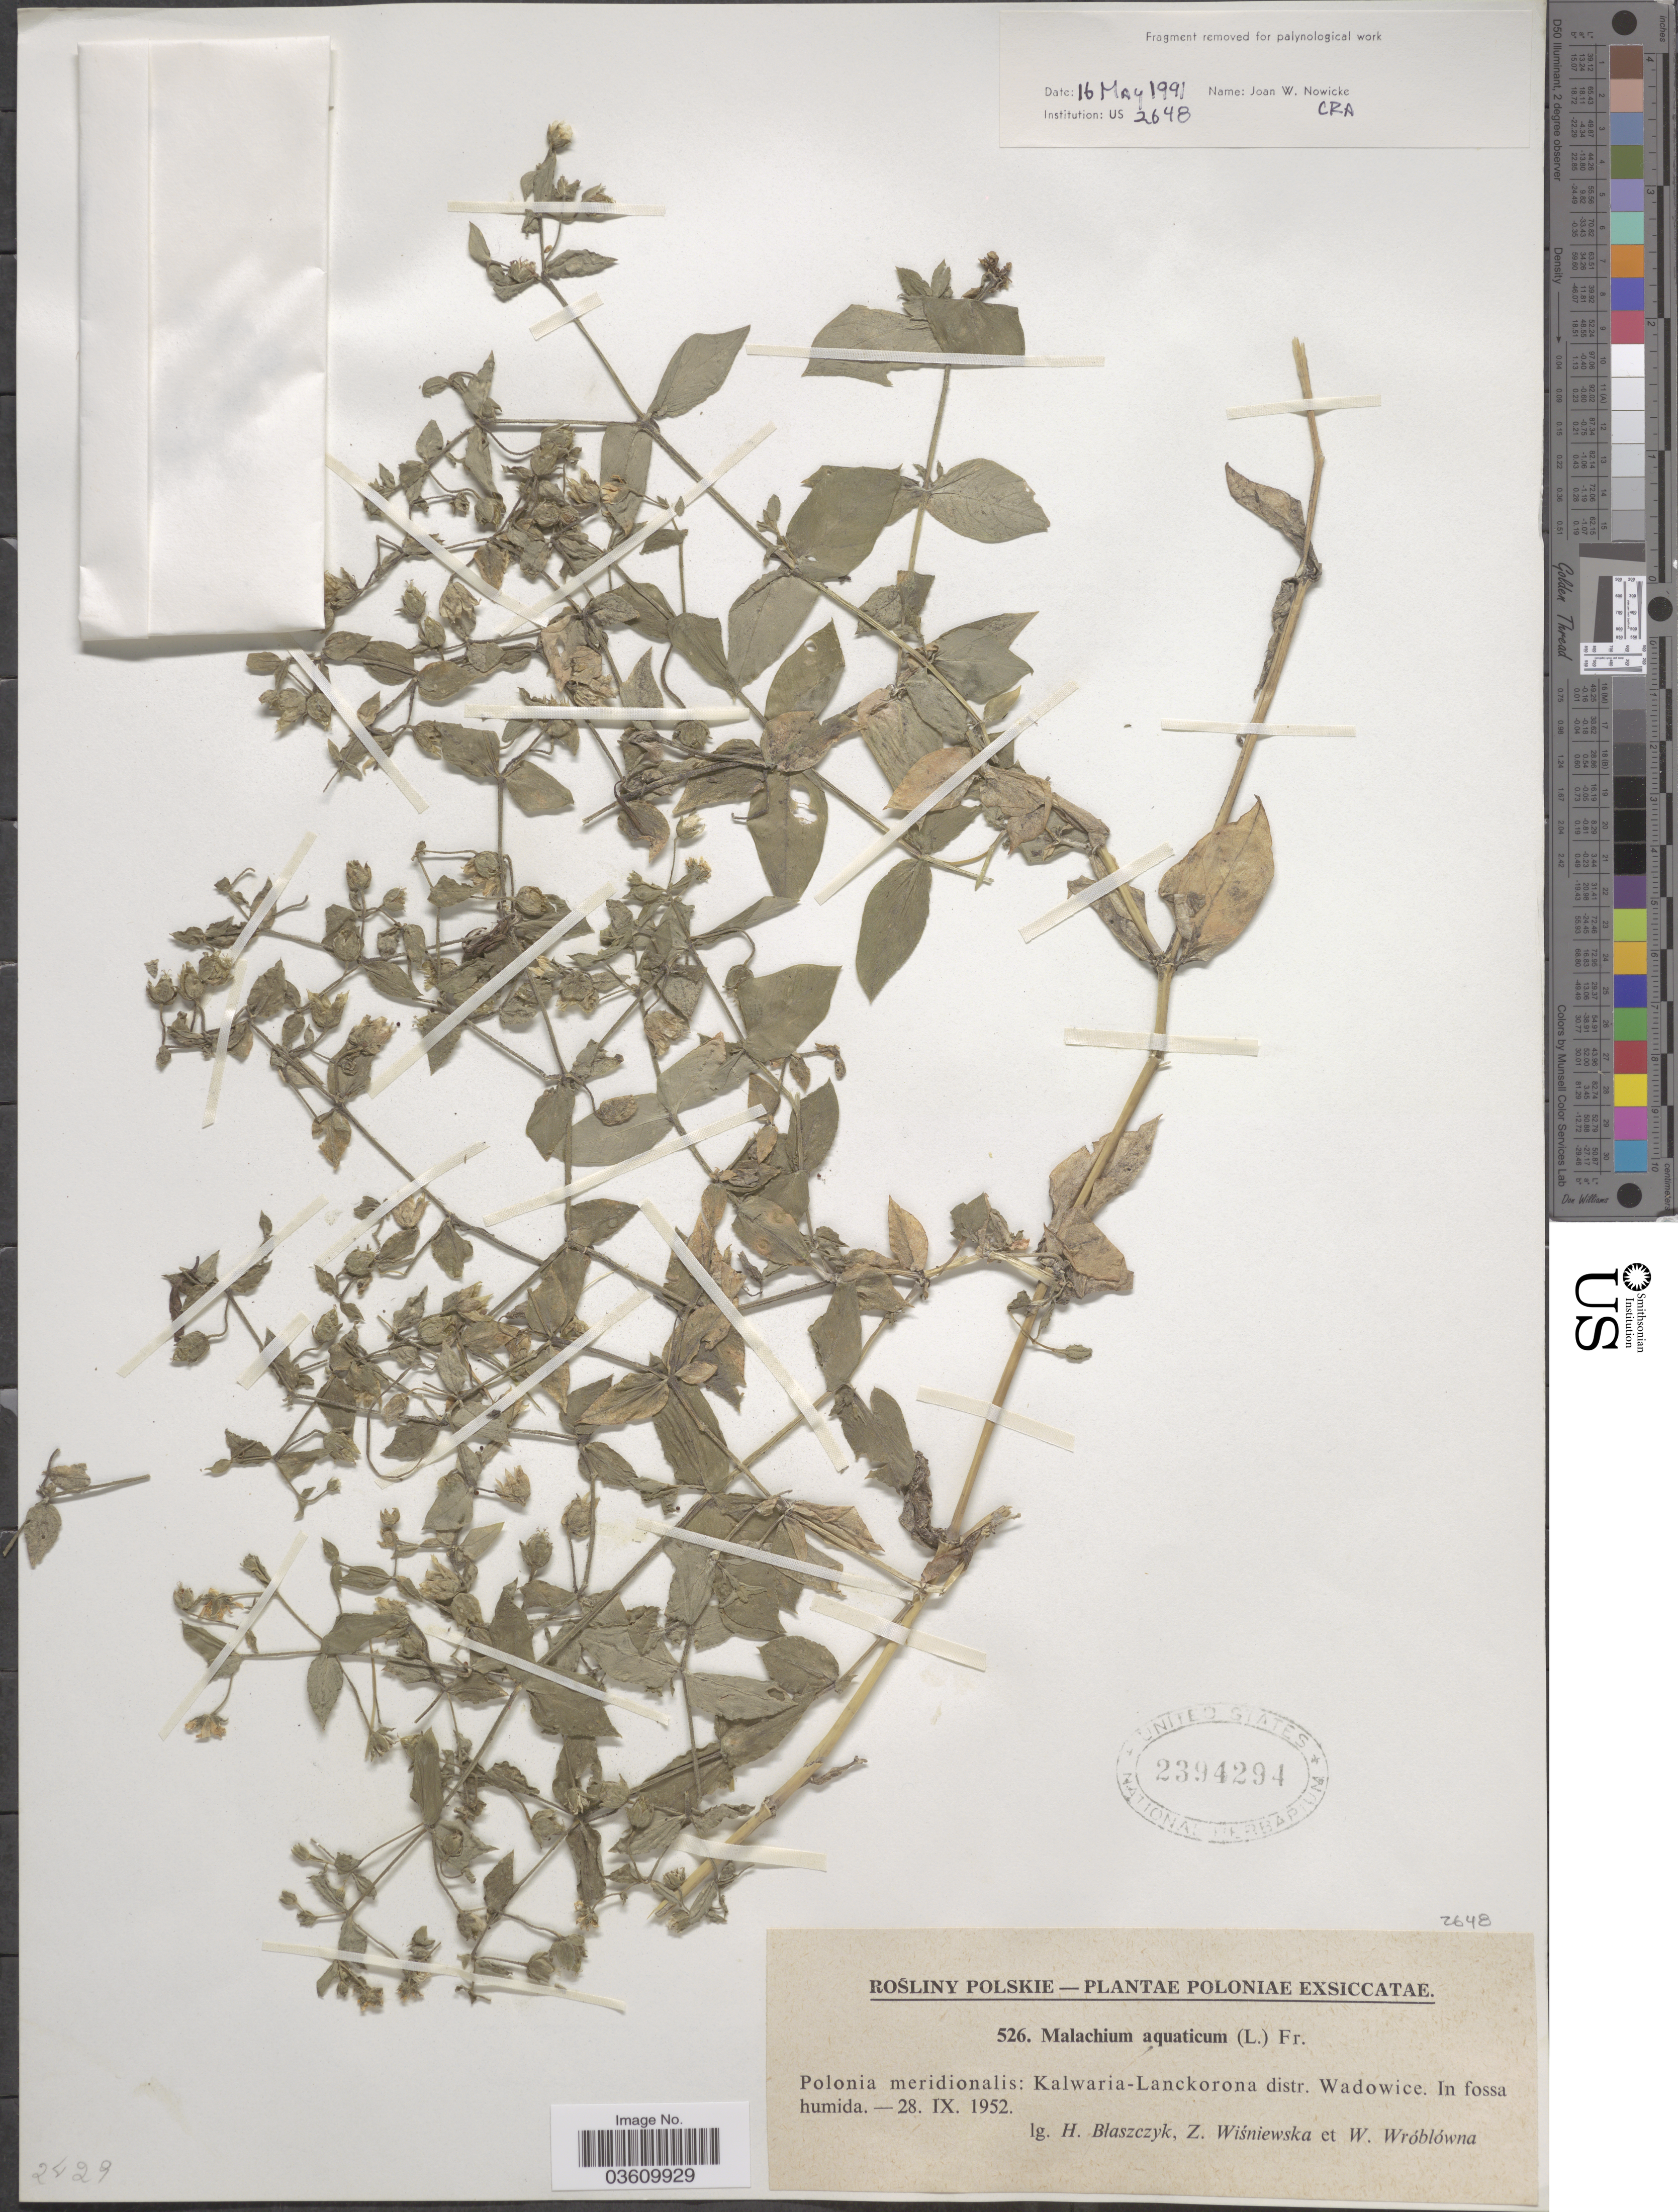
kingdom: Plantae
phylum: Tracheophyta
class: Magnoliopsida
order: Caryophyllales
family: Caryophyllaceae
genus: Stellaria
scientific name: Stellaria aquatica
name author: L.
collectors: H. Blaszczyk, Z. Wisniewska & W. Wróblówna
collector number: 526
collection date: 1952-09-28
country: Poland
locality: Polonia meridionalis: Kalwaria-Lanckorona distr. Wadowice.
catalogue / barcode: US 2394294